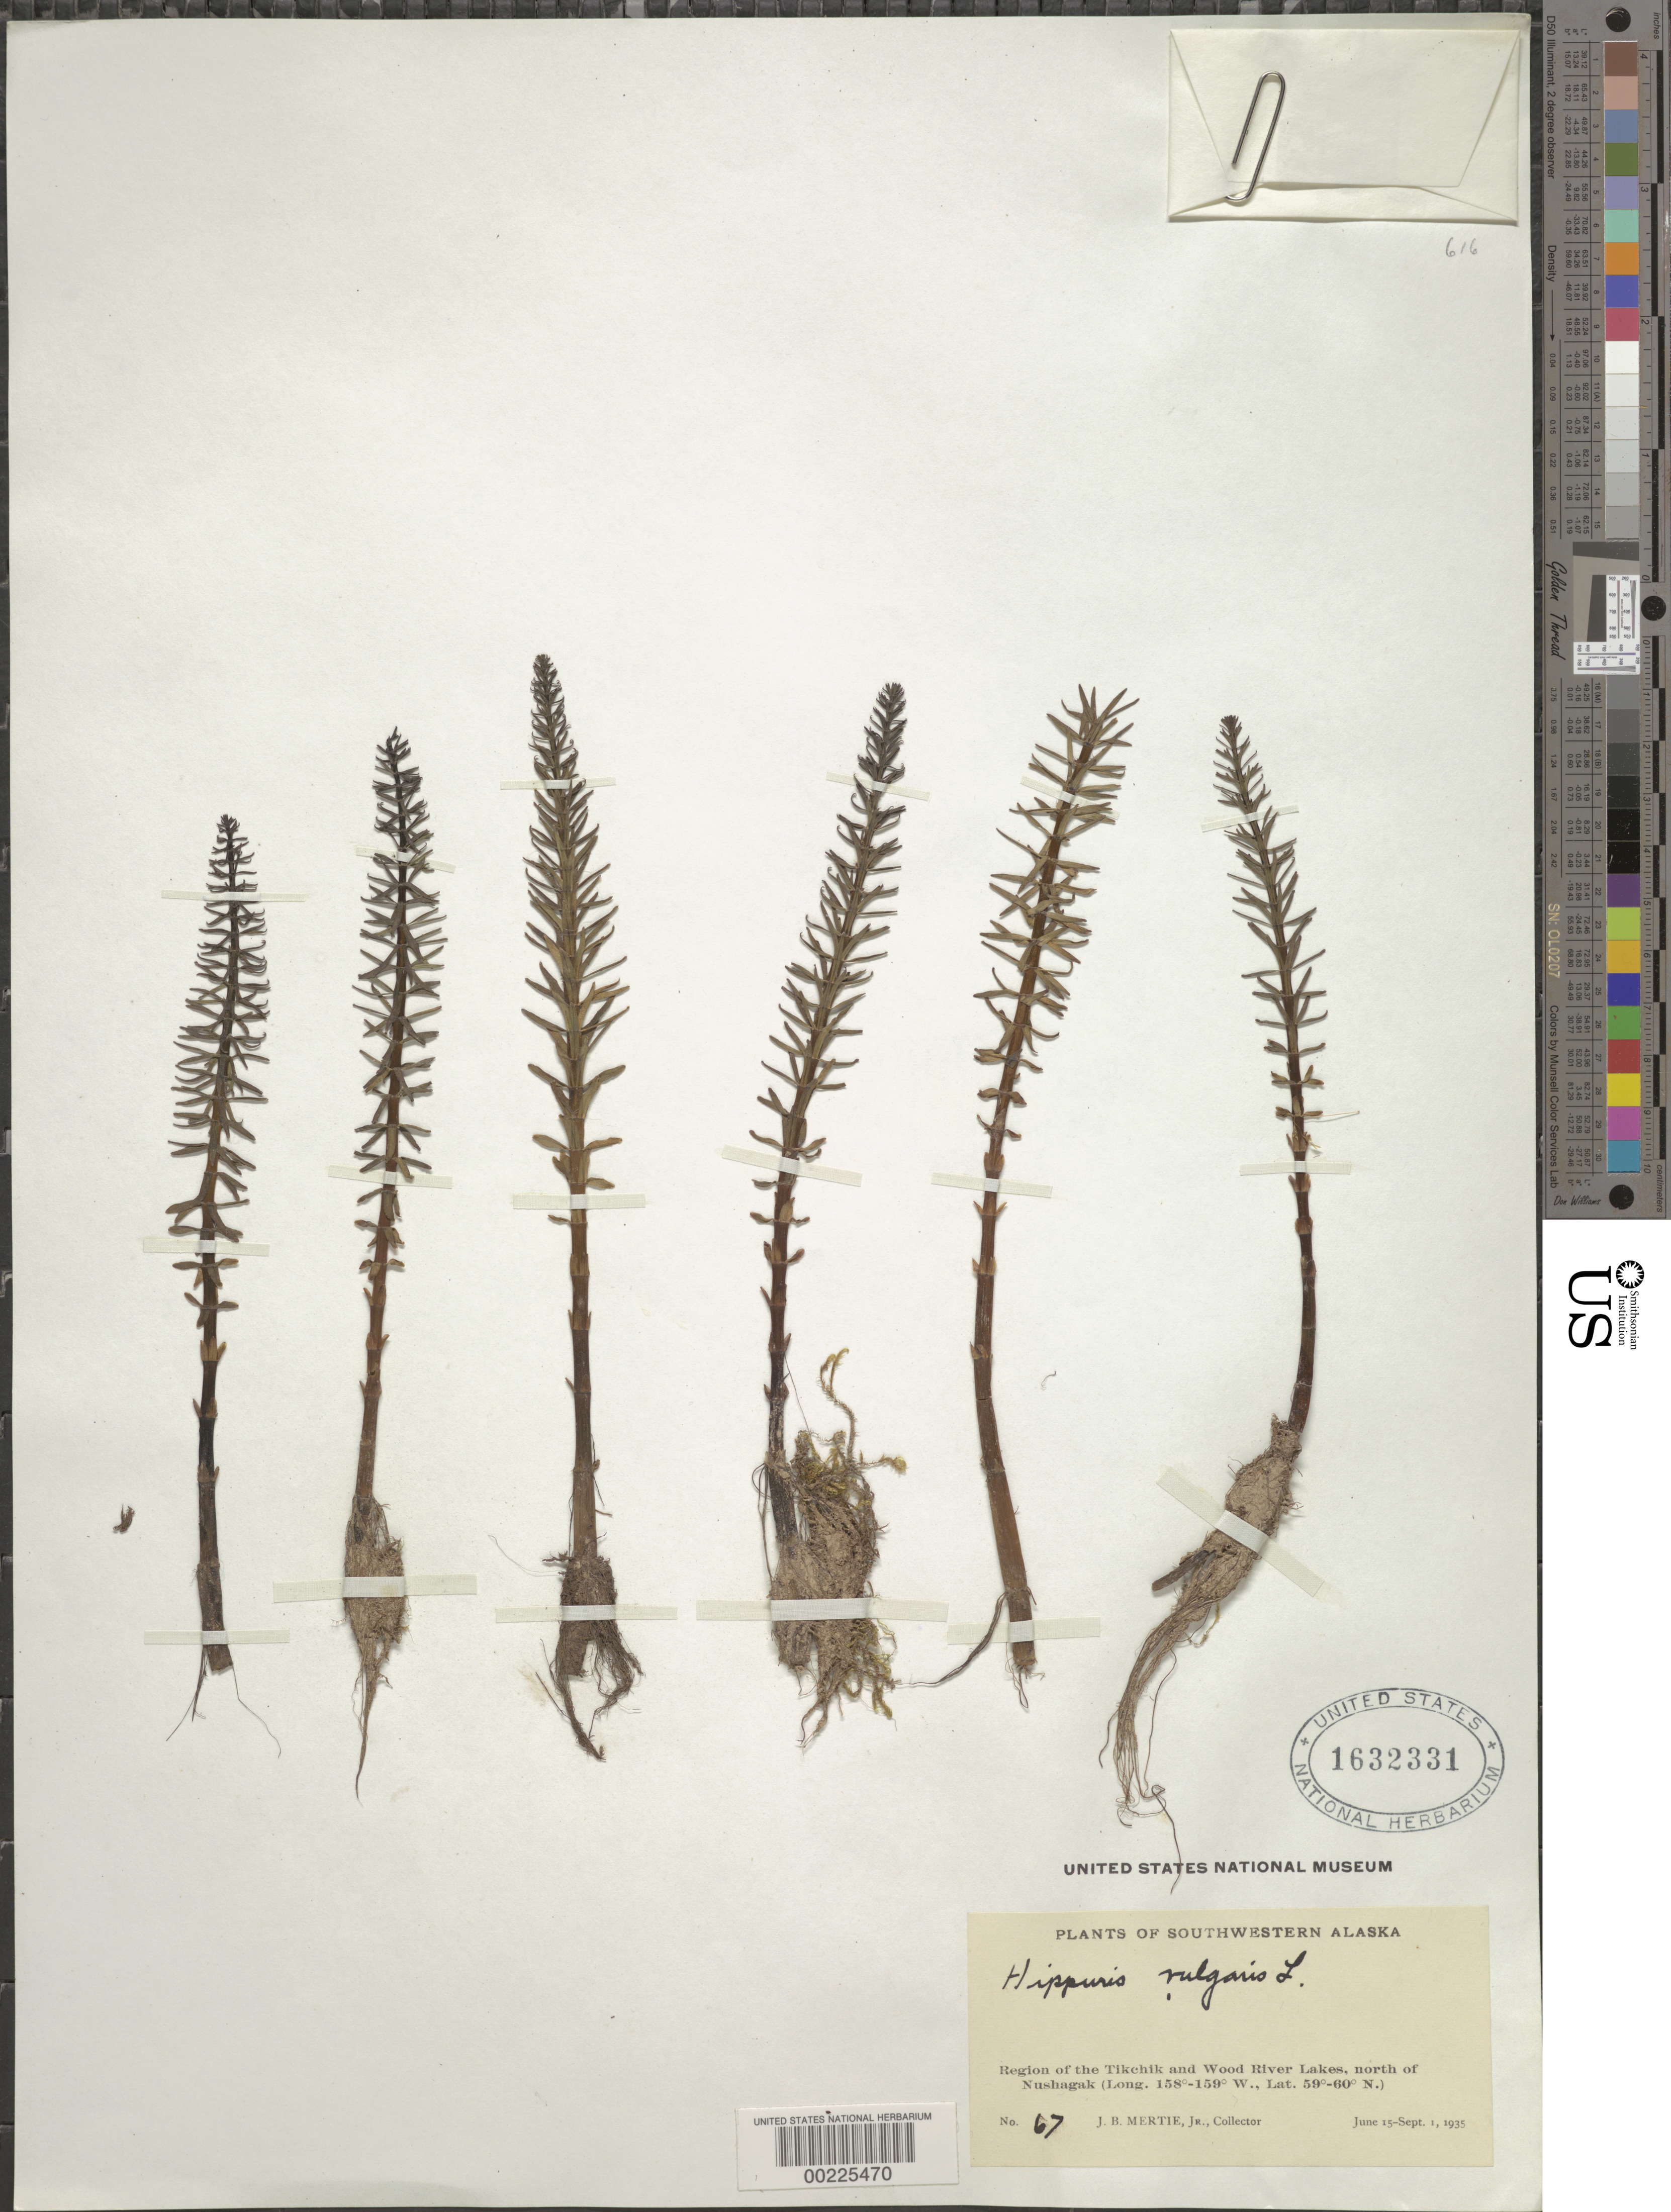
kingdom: Plantae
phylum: Tracheophyta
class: Magnoliopsida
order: Lamiales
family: Plantaginaceae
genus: Hippuris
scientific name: Hippuris vulgaris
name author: L.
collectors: J. Mertie Jr.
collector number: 67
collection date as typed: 15 Jun 1935 to 01 Sep 1935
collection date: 1935-06-15/1935-09-01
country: United States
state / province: Alaska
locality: Region of the Tikchik and Wood River Lakes, N of Nushagak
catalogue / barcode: US 1632331